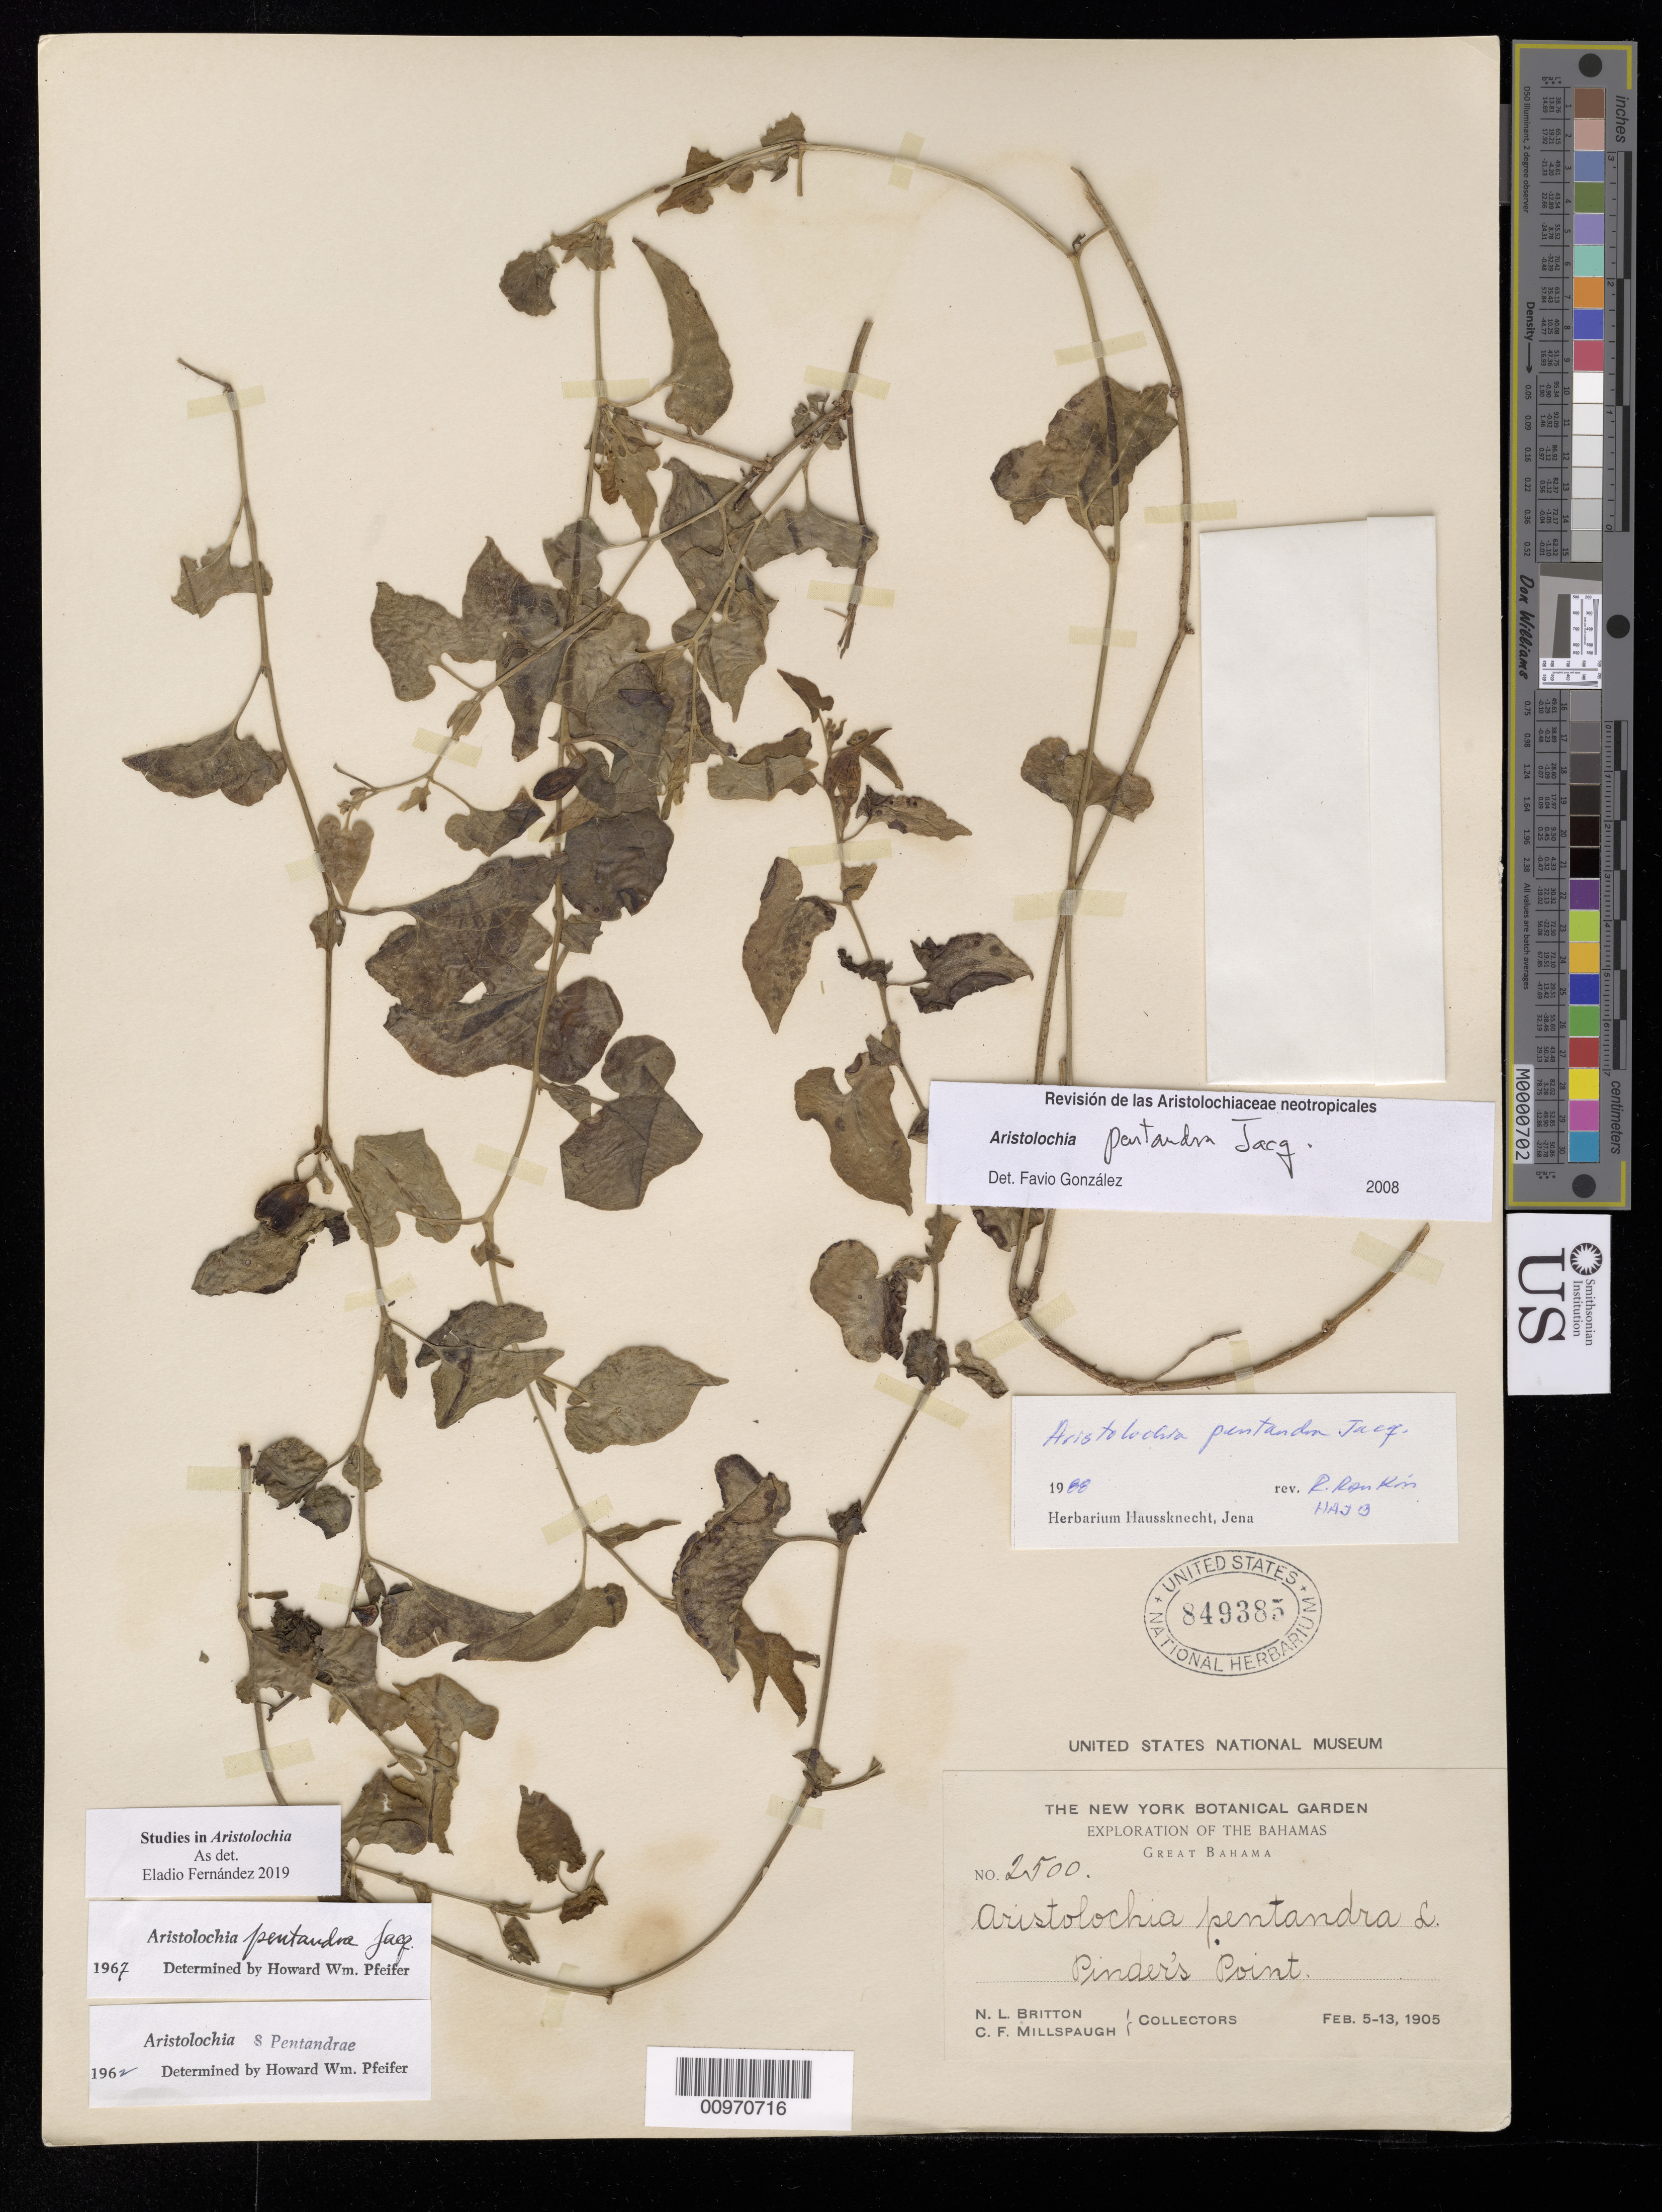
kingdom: Plantae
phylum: Tracheophyta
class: Magnoliopsida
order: Piperales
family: Aristolochiaceae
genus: Aristolochia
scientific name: Aristolochia pentandra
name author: Sessé & Moc.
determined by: González, F., (COL), Universidad Nacional de Colombia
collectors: N. Britton & C. F. Millspaugh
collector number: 2500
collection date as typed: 05 Feb 1905 to 13 Feb 1905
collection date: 1905-02-05/1905-02-13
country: Bahamas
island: Great Bahama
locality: Pinder's Point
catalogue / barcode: US 849385